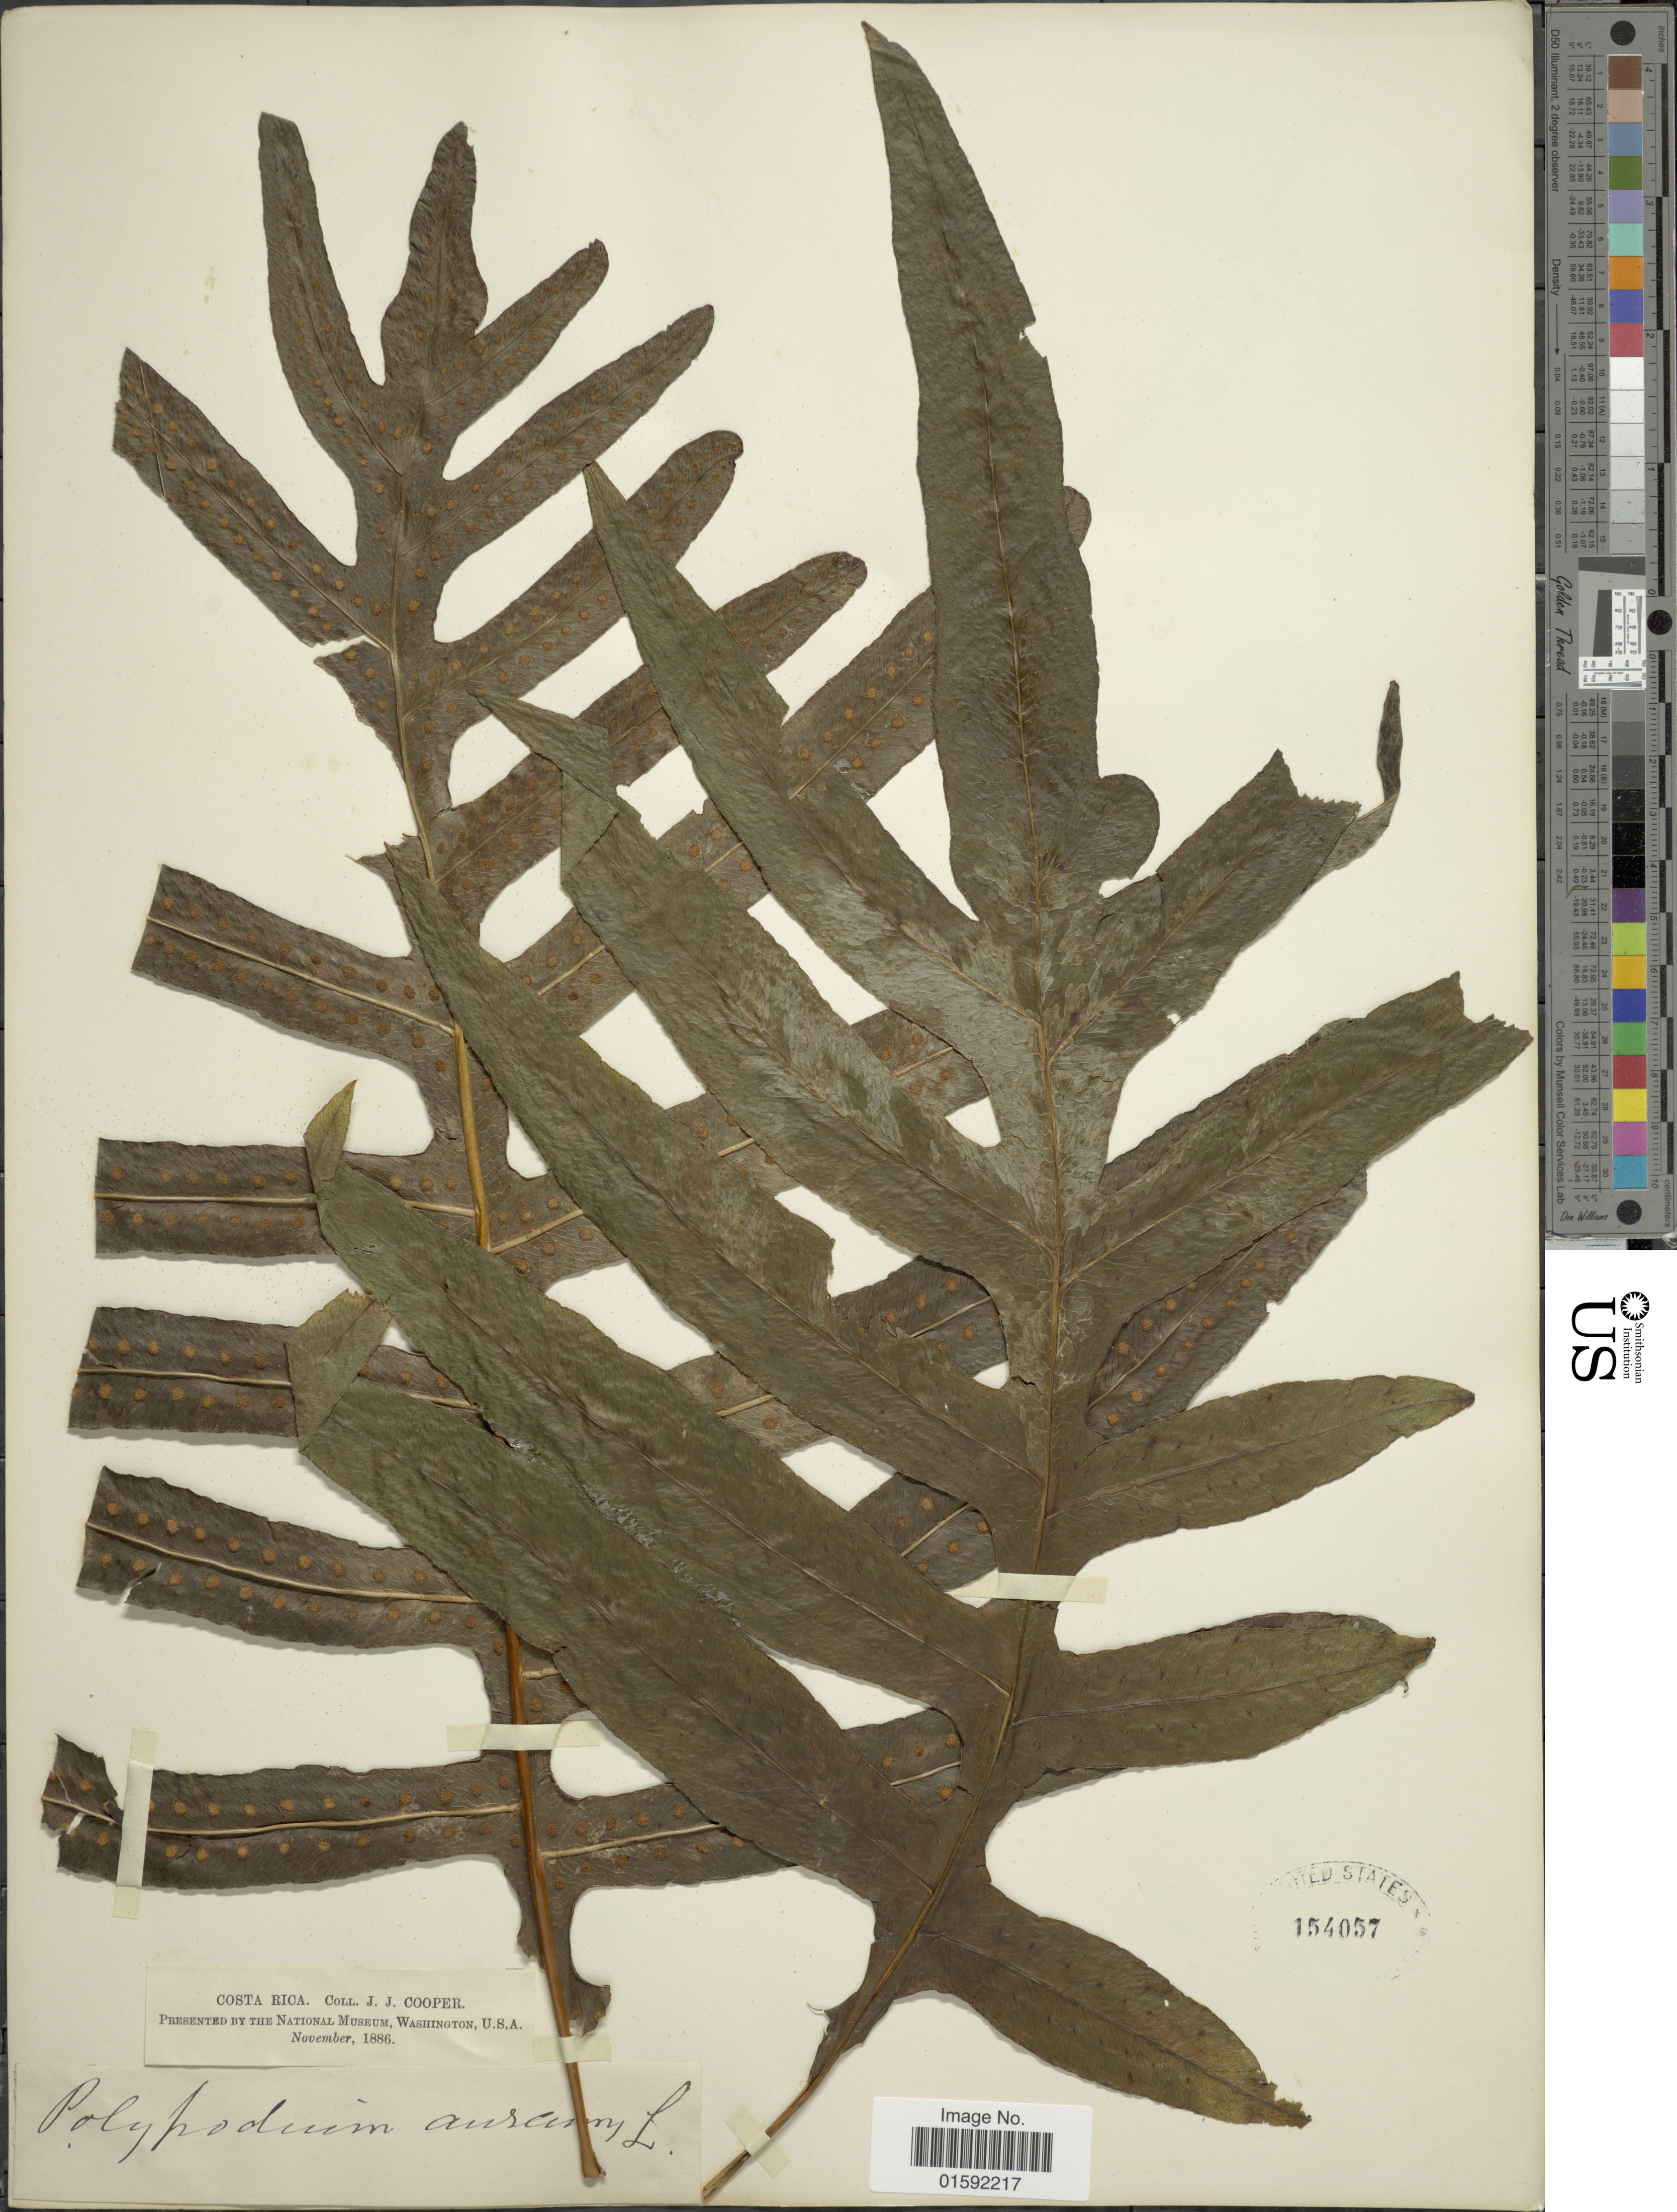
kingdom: Plantae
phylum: Tracheophyta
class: Polypodiopsida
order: Polypodiales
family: Polypodiaceae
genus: Phlebodium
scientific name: Phlebodium pseudoaureum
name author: (Cav.) Lellinger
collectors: J. J. Cooper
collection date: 1886-11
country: Costa Rica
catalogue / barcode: US 154057